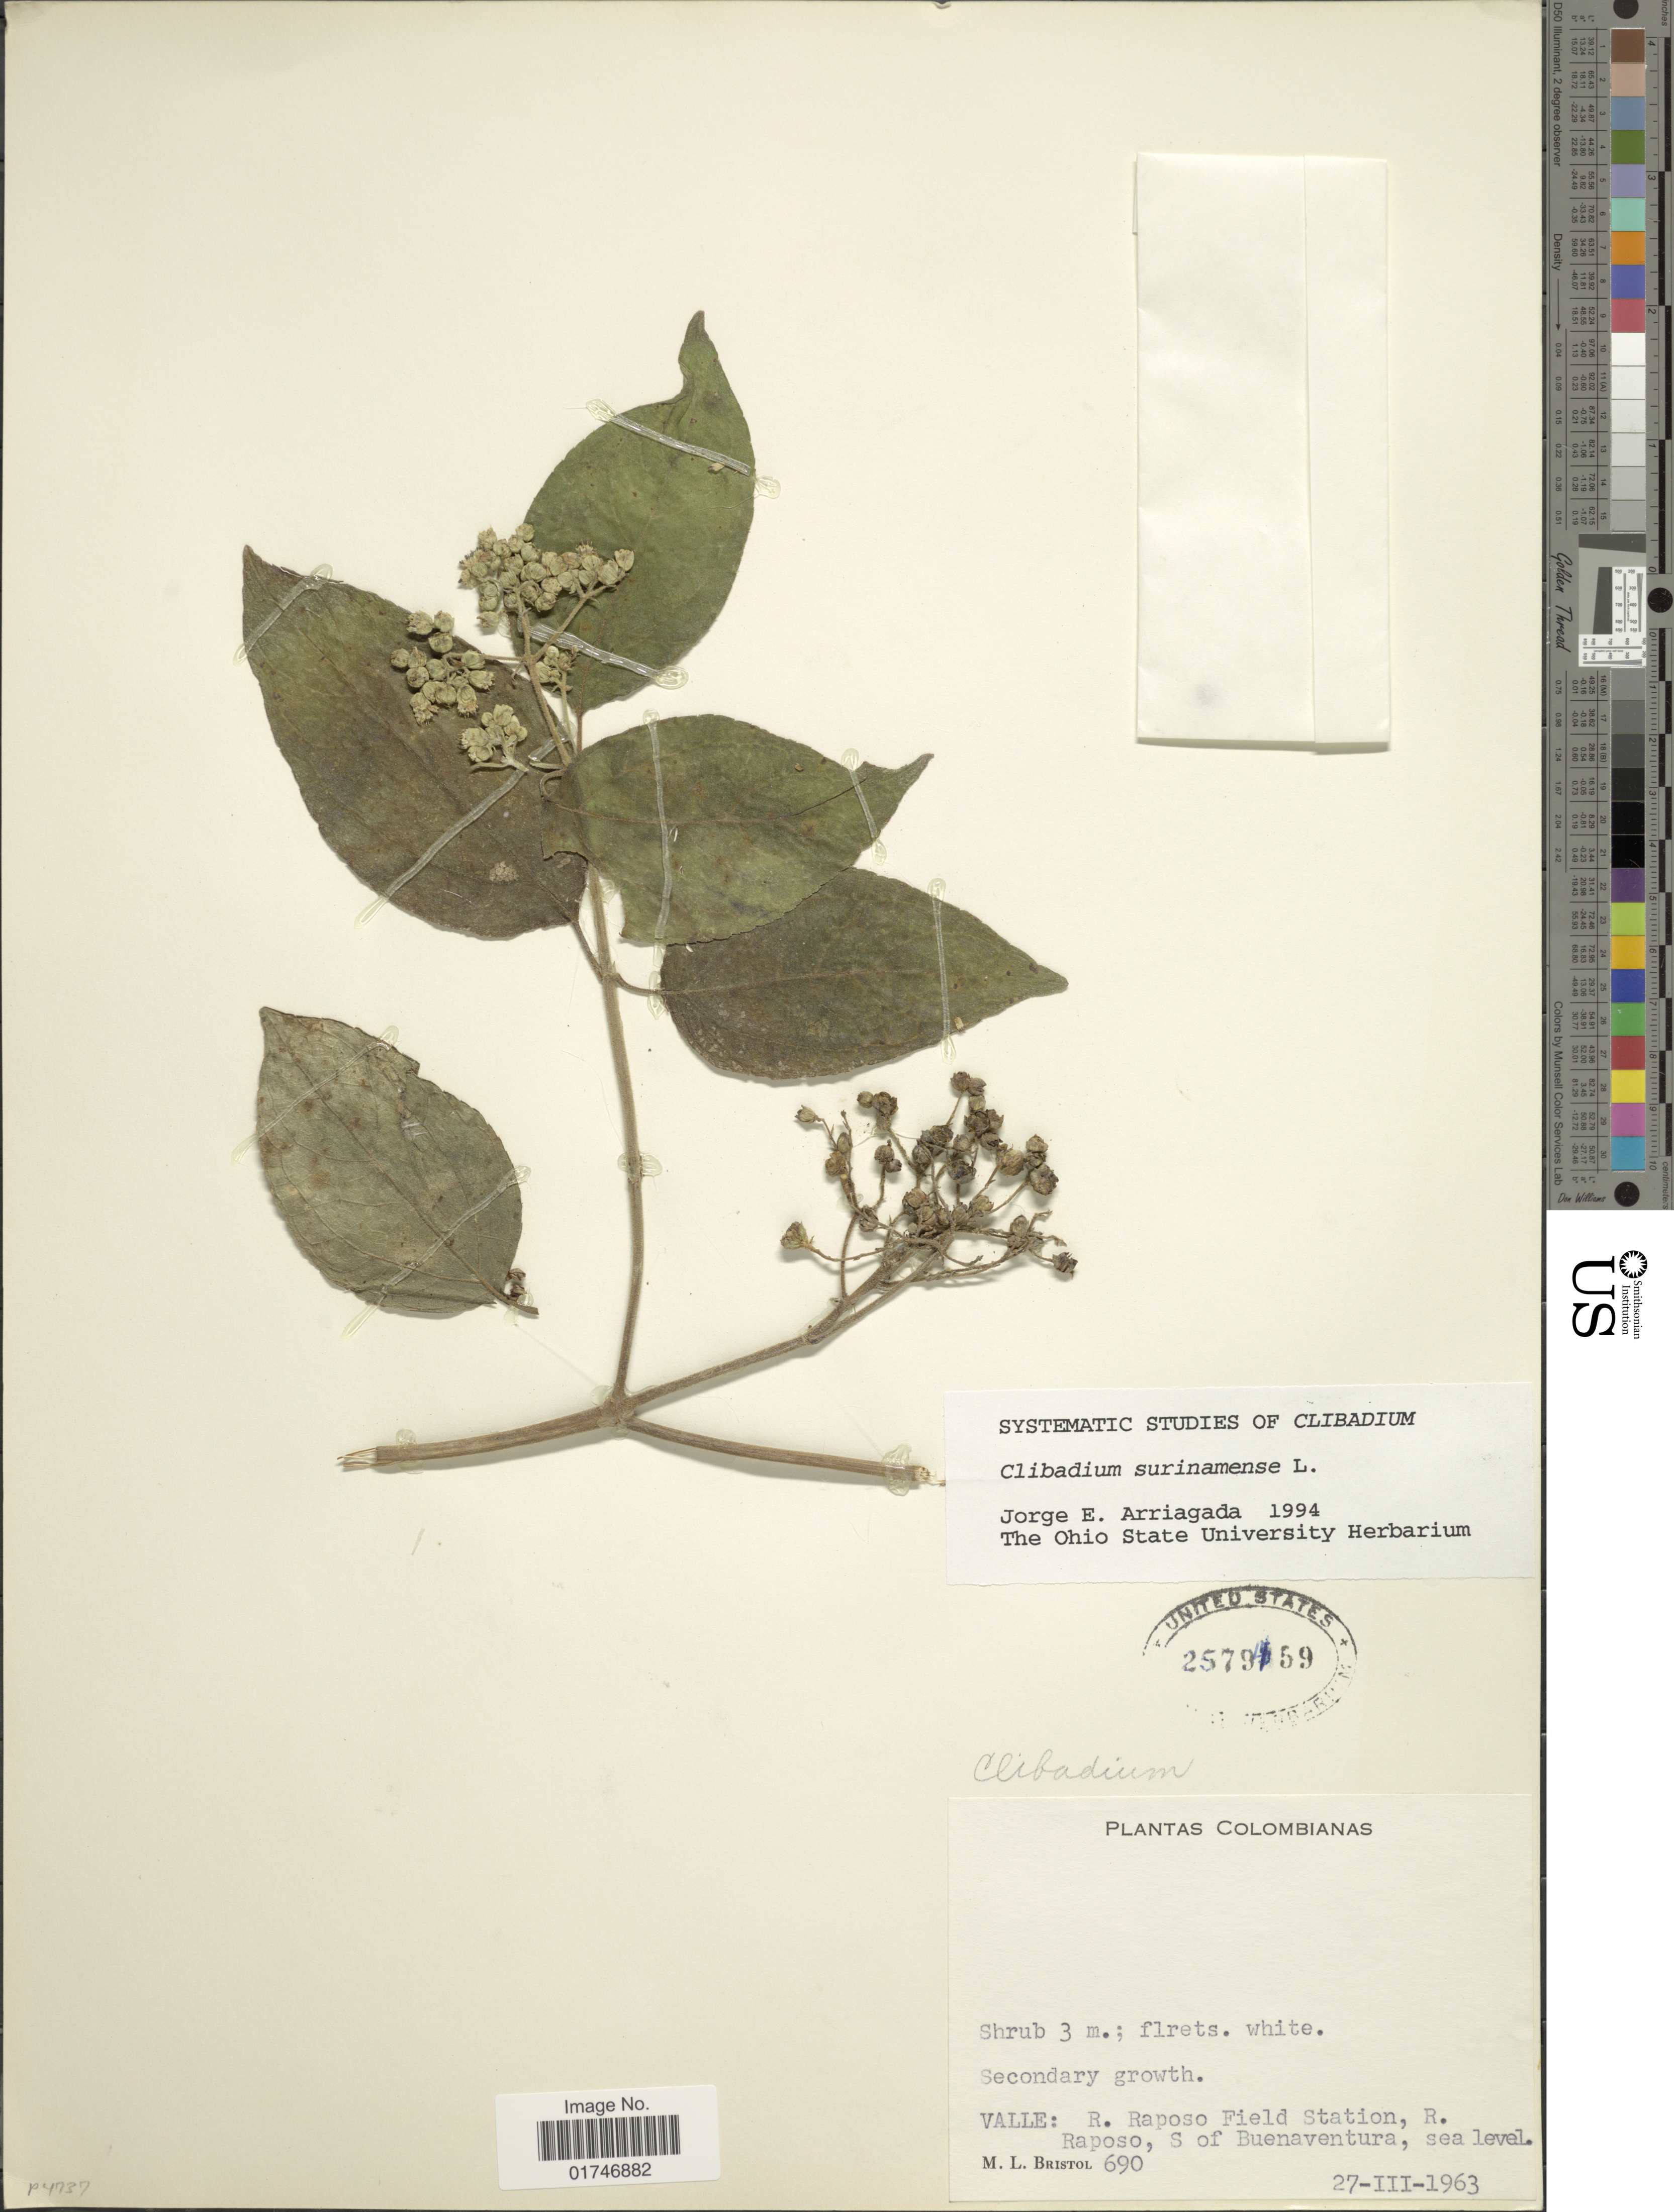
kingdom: Plantae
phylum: Tracheophyta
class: Magnoliopsida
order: Asterales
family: Asteraceae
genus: Clibadium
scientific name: Clibadium surinamense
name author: L.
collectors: M. L. Bristol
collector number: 690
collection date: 1963-03-27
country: Colombia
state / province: Valle del Cauca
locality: Valle: R. Raposo Field Station, R. Raposo, S of Buenaventura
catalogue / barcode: US 2579459